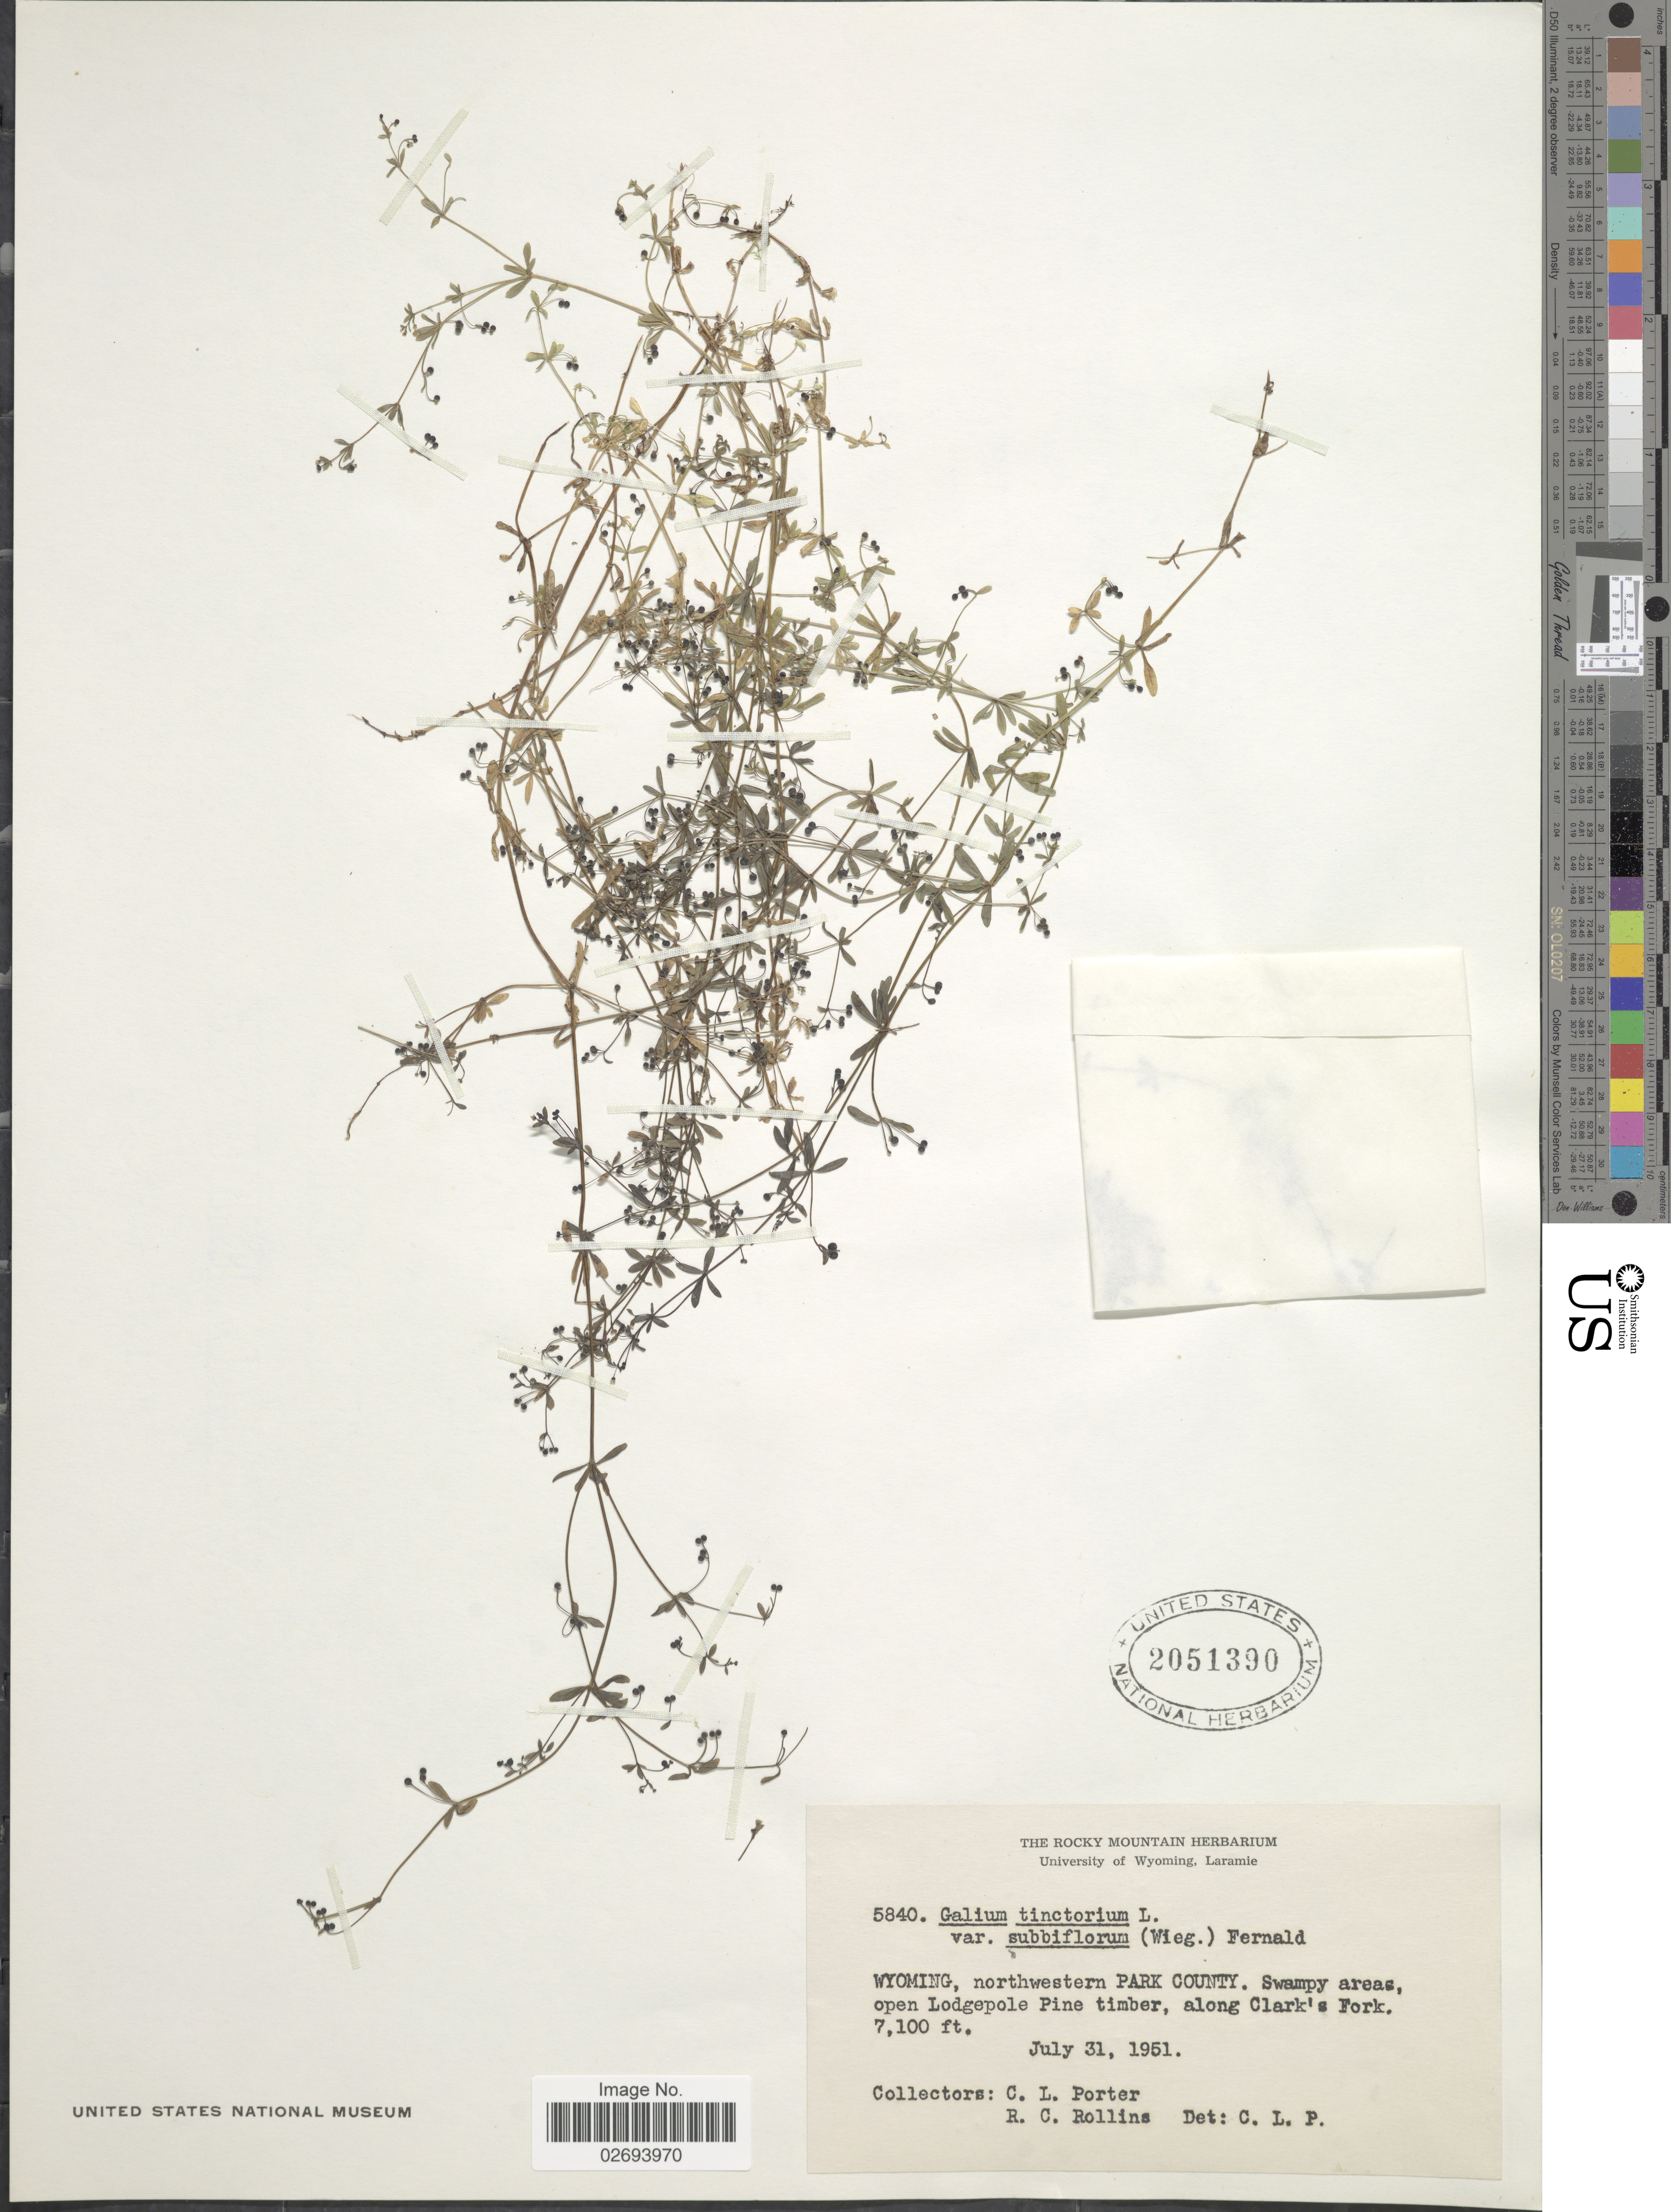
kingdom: Plantae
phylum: Tracheophyta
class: Magnoliopsida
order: Gentianales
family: Rubiaceae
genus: Galium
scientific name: Galium tinctorium var. subbiflorum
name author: (Wiegand) Fernald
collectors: C. L. Porter & R. C. Rollins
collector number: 5840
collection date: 1951-07-31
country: United States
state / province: Wyoming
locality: Northwestern Park County. Swampy areas, open Lodgepole Pine timber, along Clark's Fork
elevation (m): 2164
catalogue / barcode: US 2051390